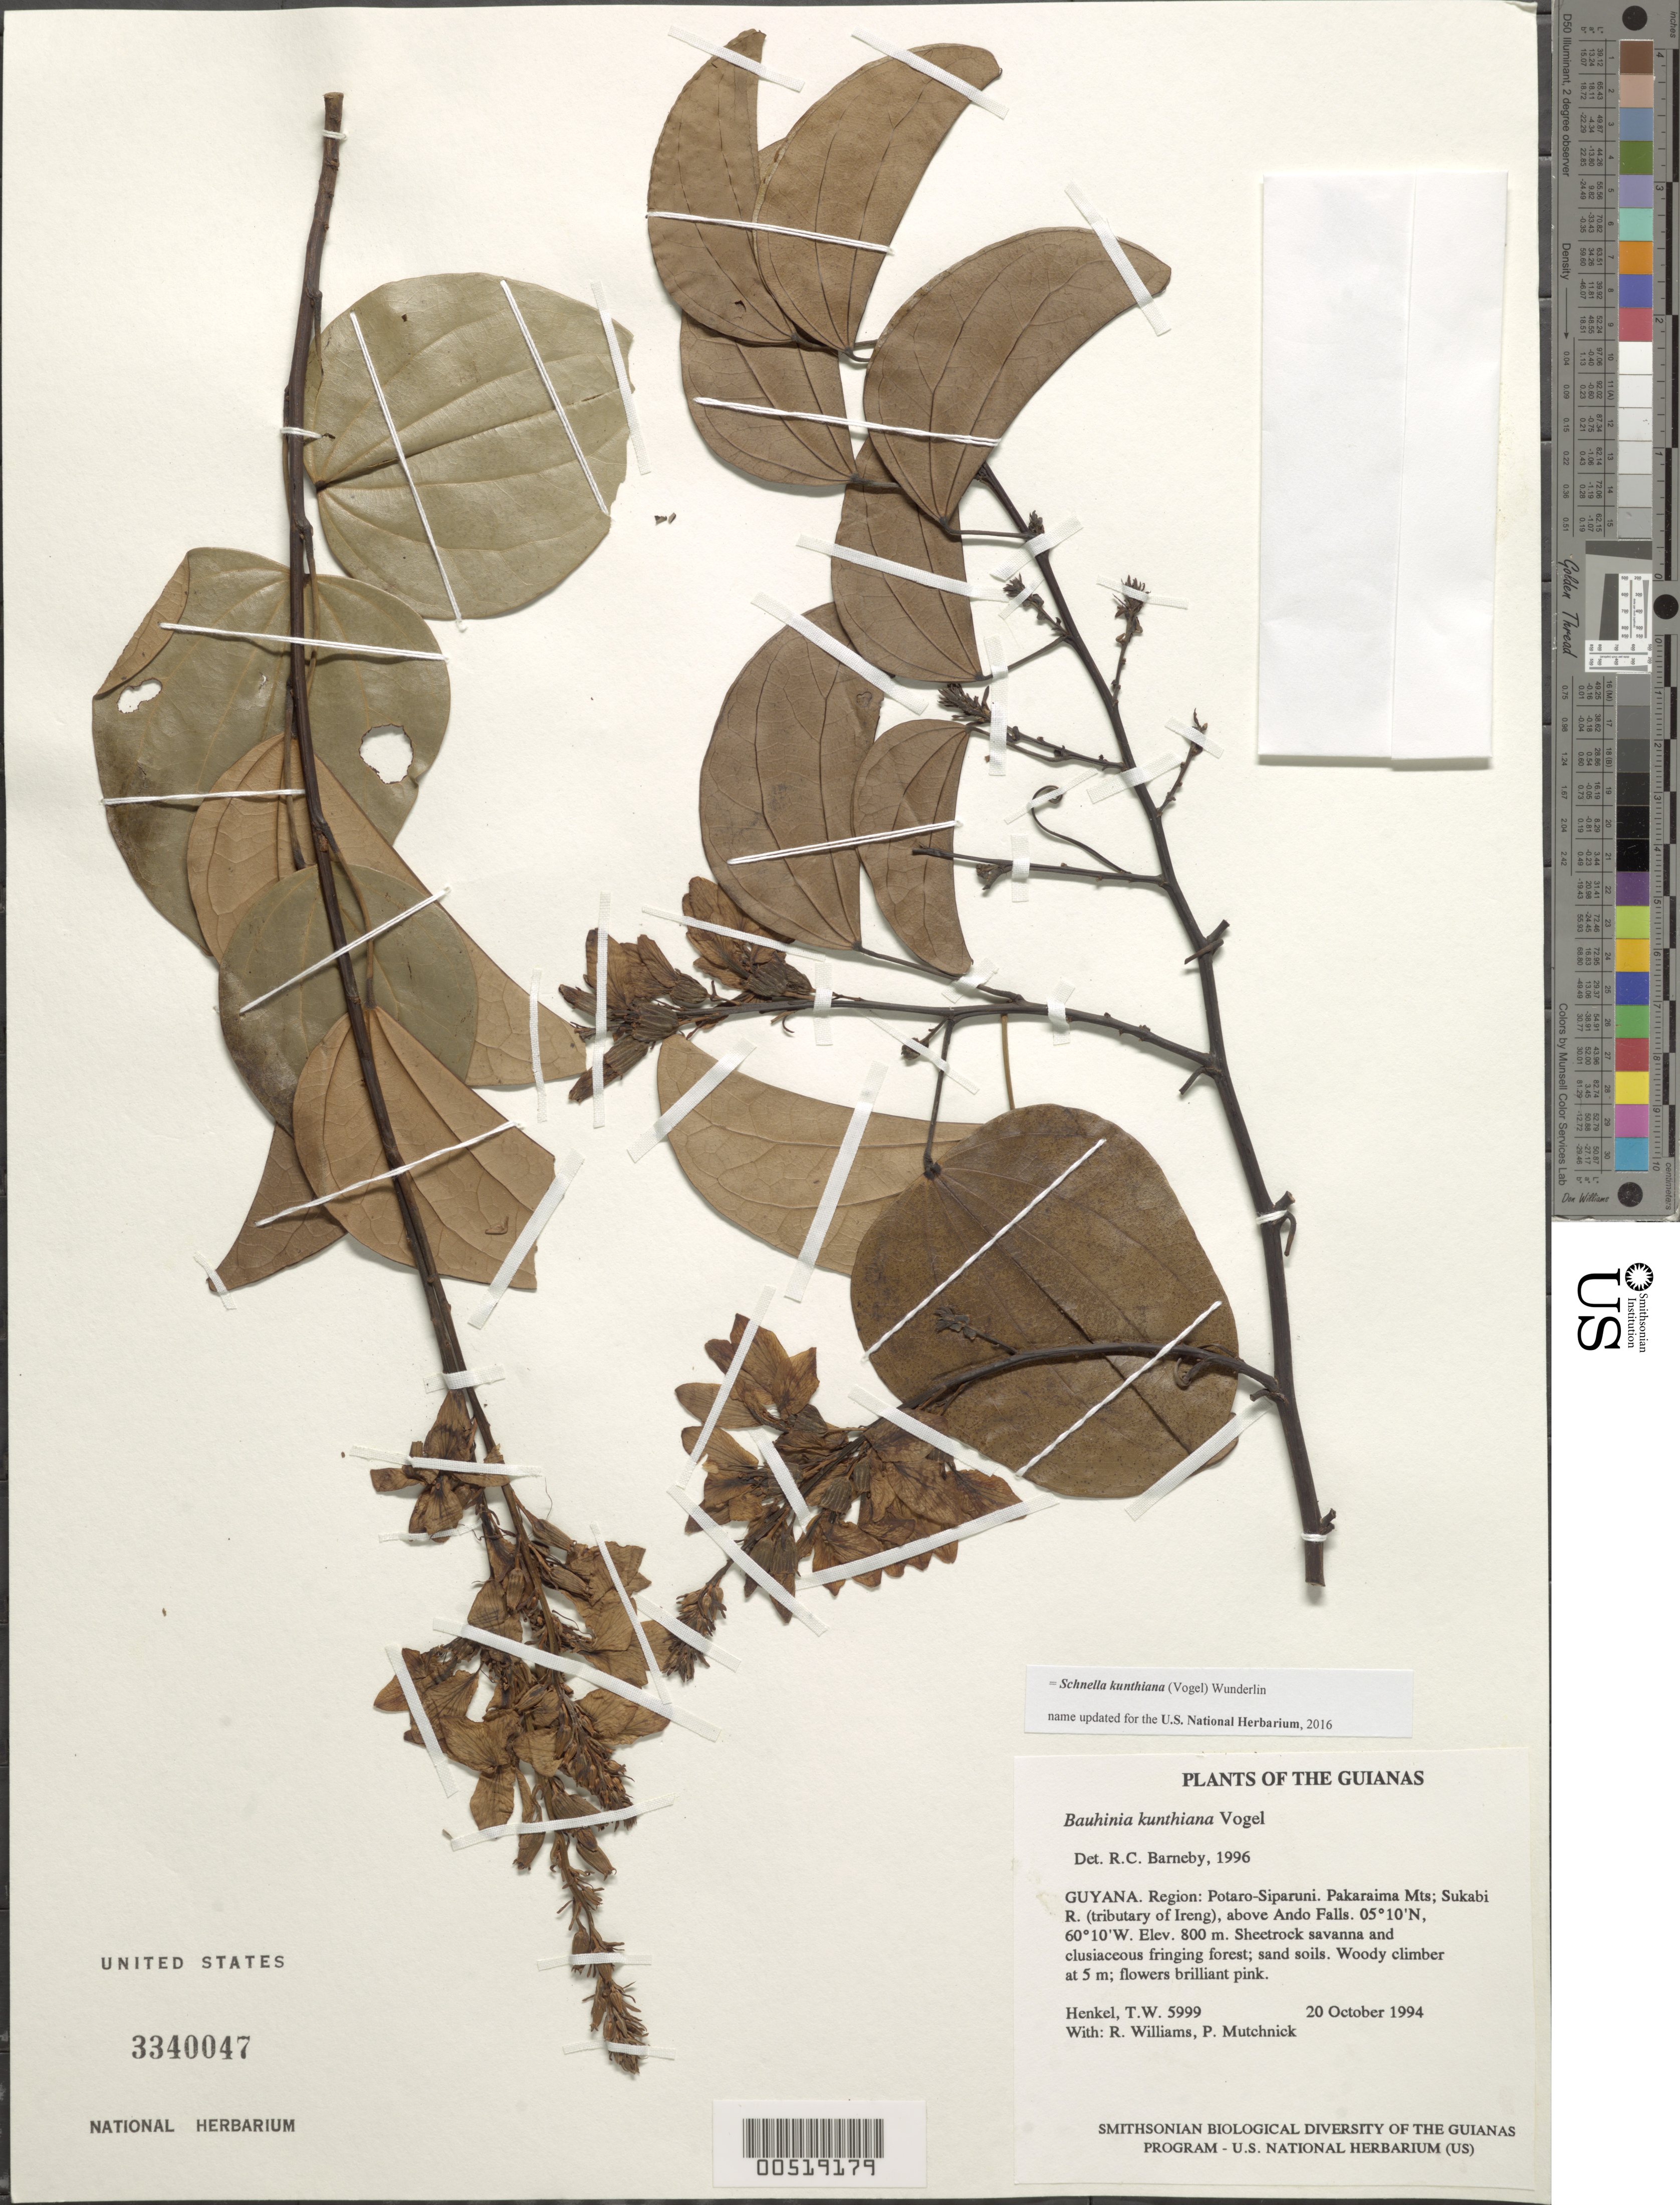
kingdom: Plantae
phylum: Tracheophyta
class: Magnoliopsida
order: Fabales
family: Fabaceae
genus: Schnella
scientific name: Schnella kunthiana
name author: (Vogel) Wunderlin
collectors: T. Henkel, R. Williams & P. Mutchnick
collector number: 5999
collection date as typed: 20 October 1994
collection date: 1994-10-20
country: Guyana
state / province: Potaro-Siparuni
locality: Pakaraima Mts; Sukabi R. (tributary of Ireng), above Ando Falls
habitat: Sheetrock savanna and clusiaceous fringing forest; sand soils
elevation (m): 800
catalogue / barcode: US 3340047